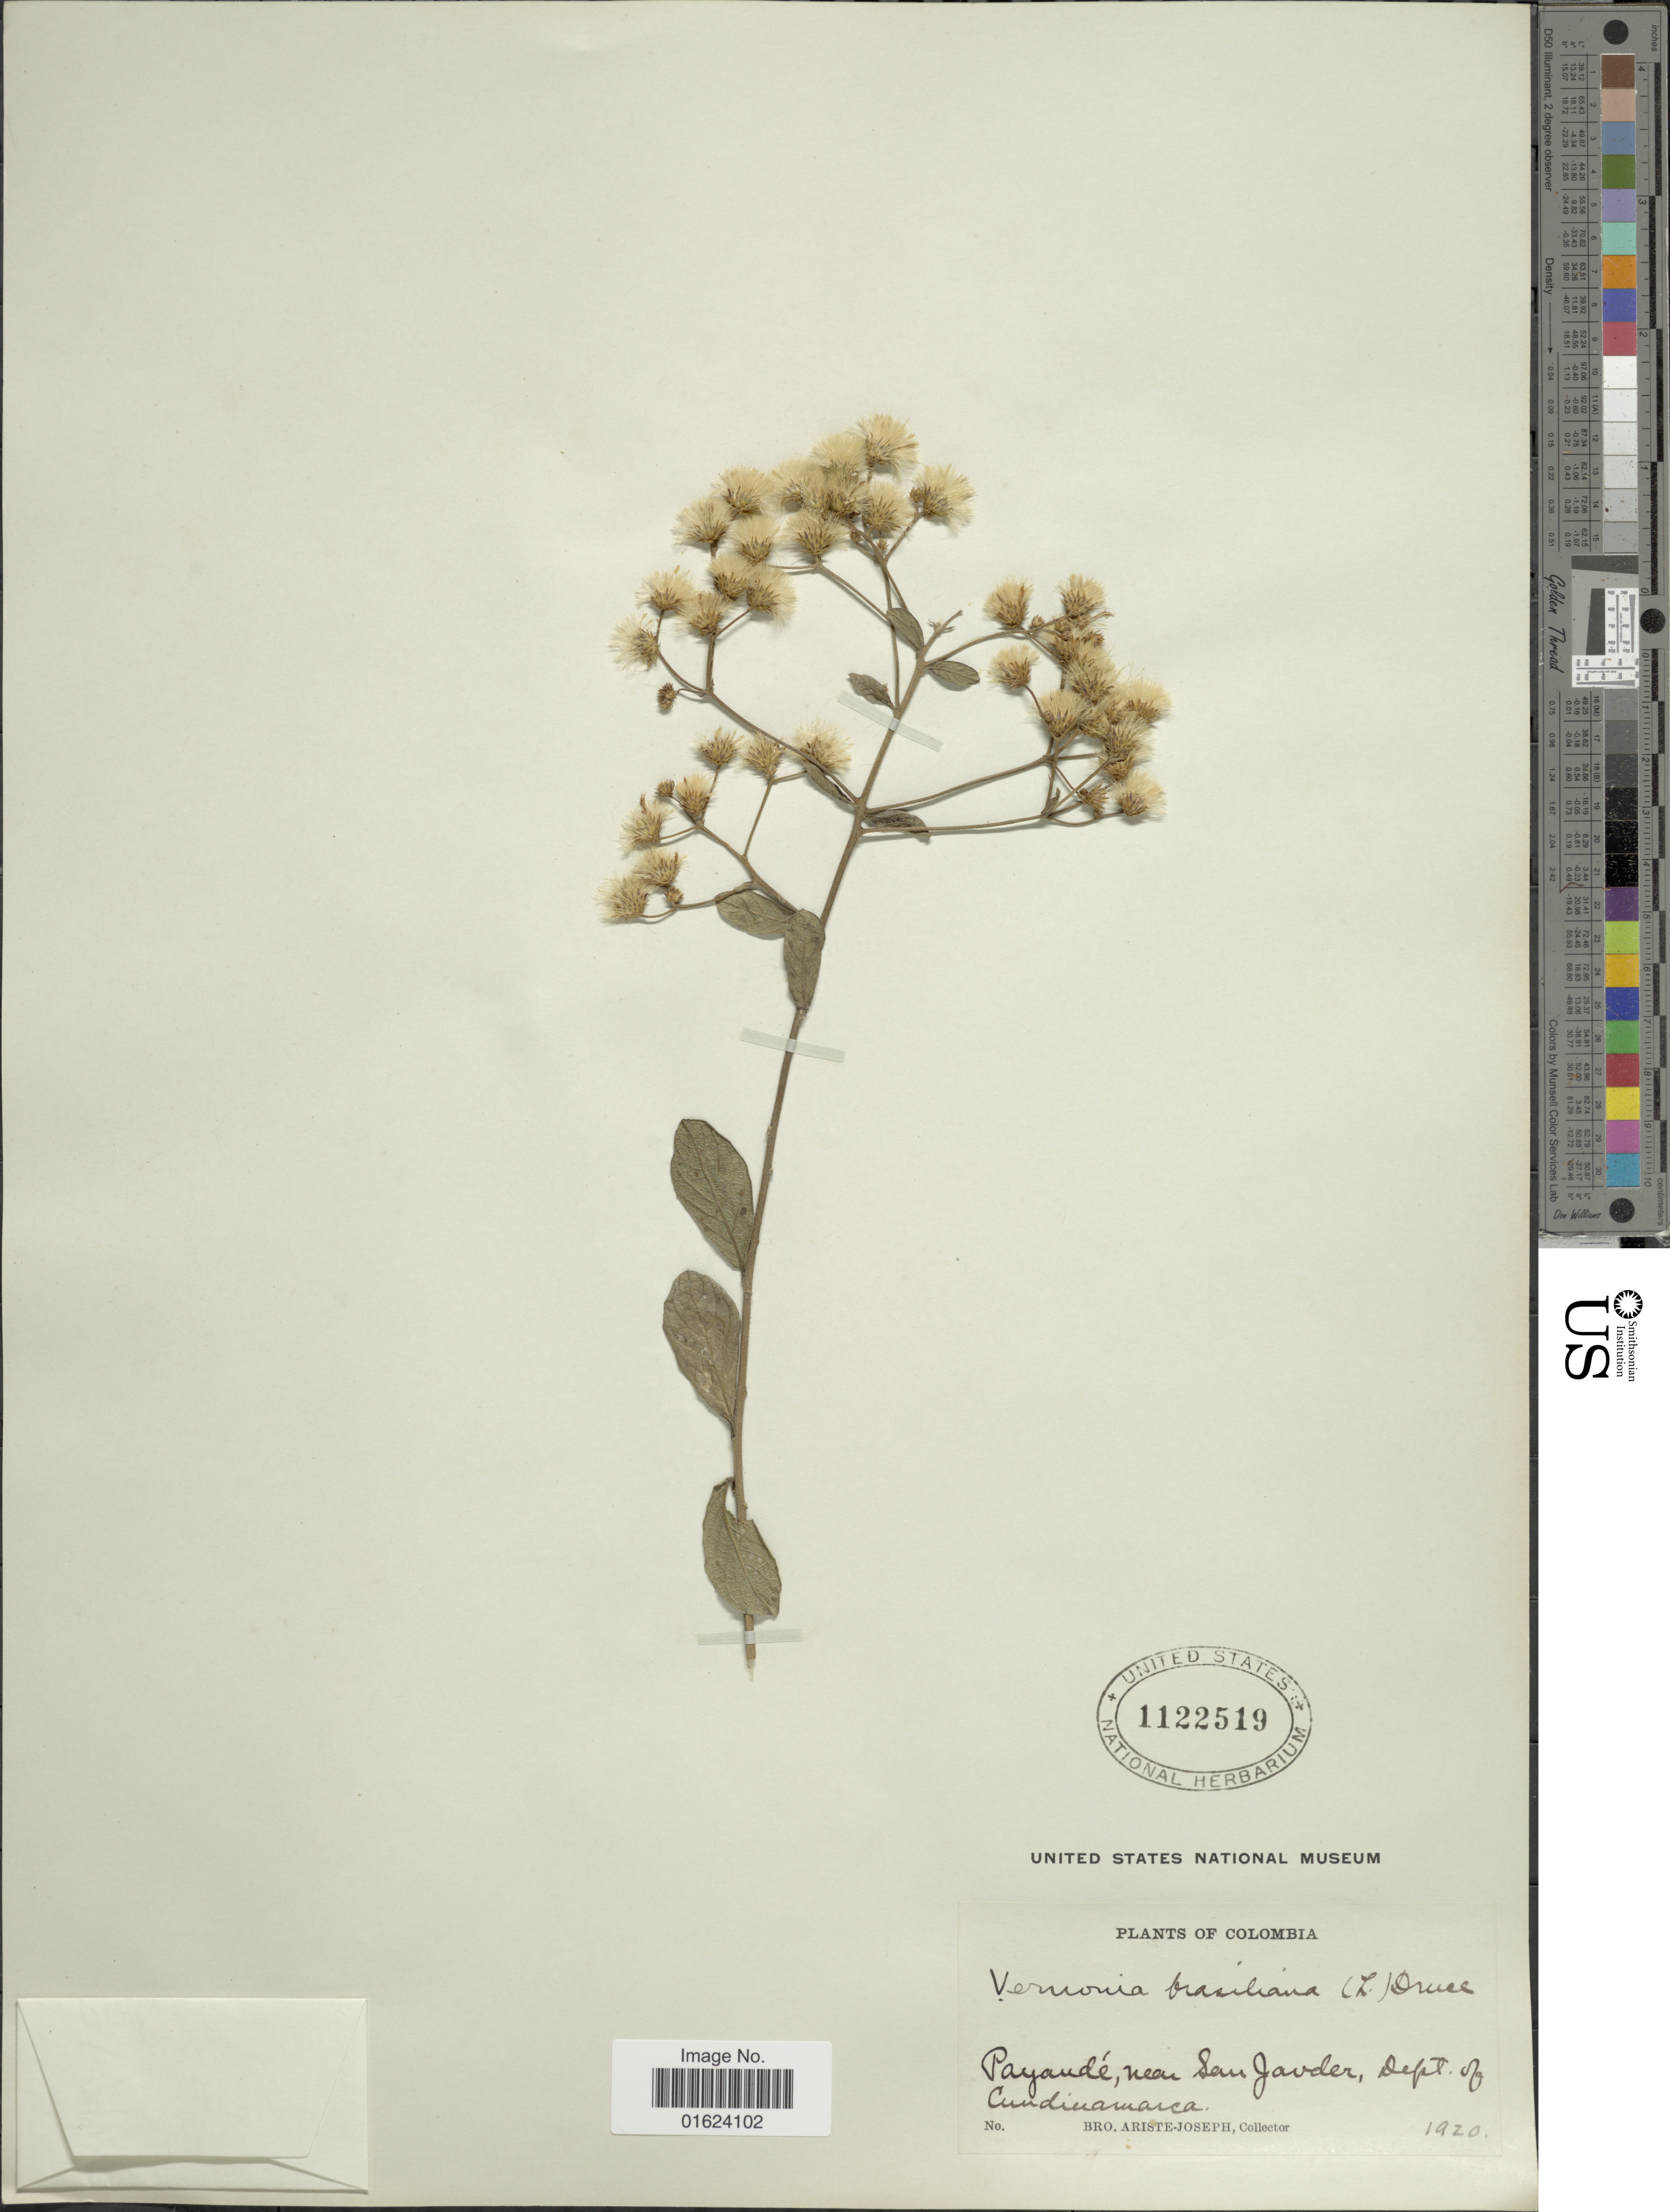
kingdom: Plantae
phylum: Tracheophyta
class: Magnoliopsida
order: Asterales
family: Asteraceae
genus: Vernonia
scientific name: Vernonia brasiliana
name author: (L.) Druce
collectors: Bro. Ariste-Joseph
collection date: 1920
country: Colombia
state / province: Cundinamarca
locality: Payande, near San Javder, Dept. of Cundinamarca.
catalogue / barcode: US 1122519